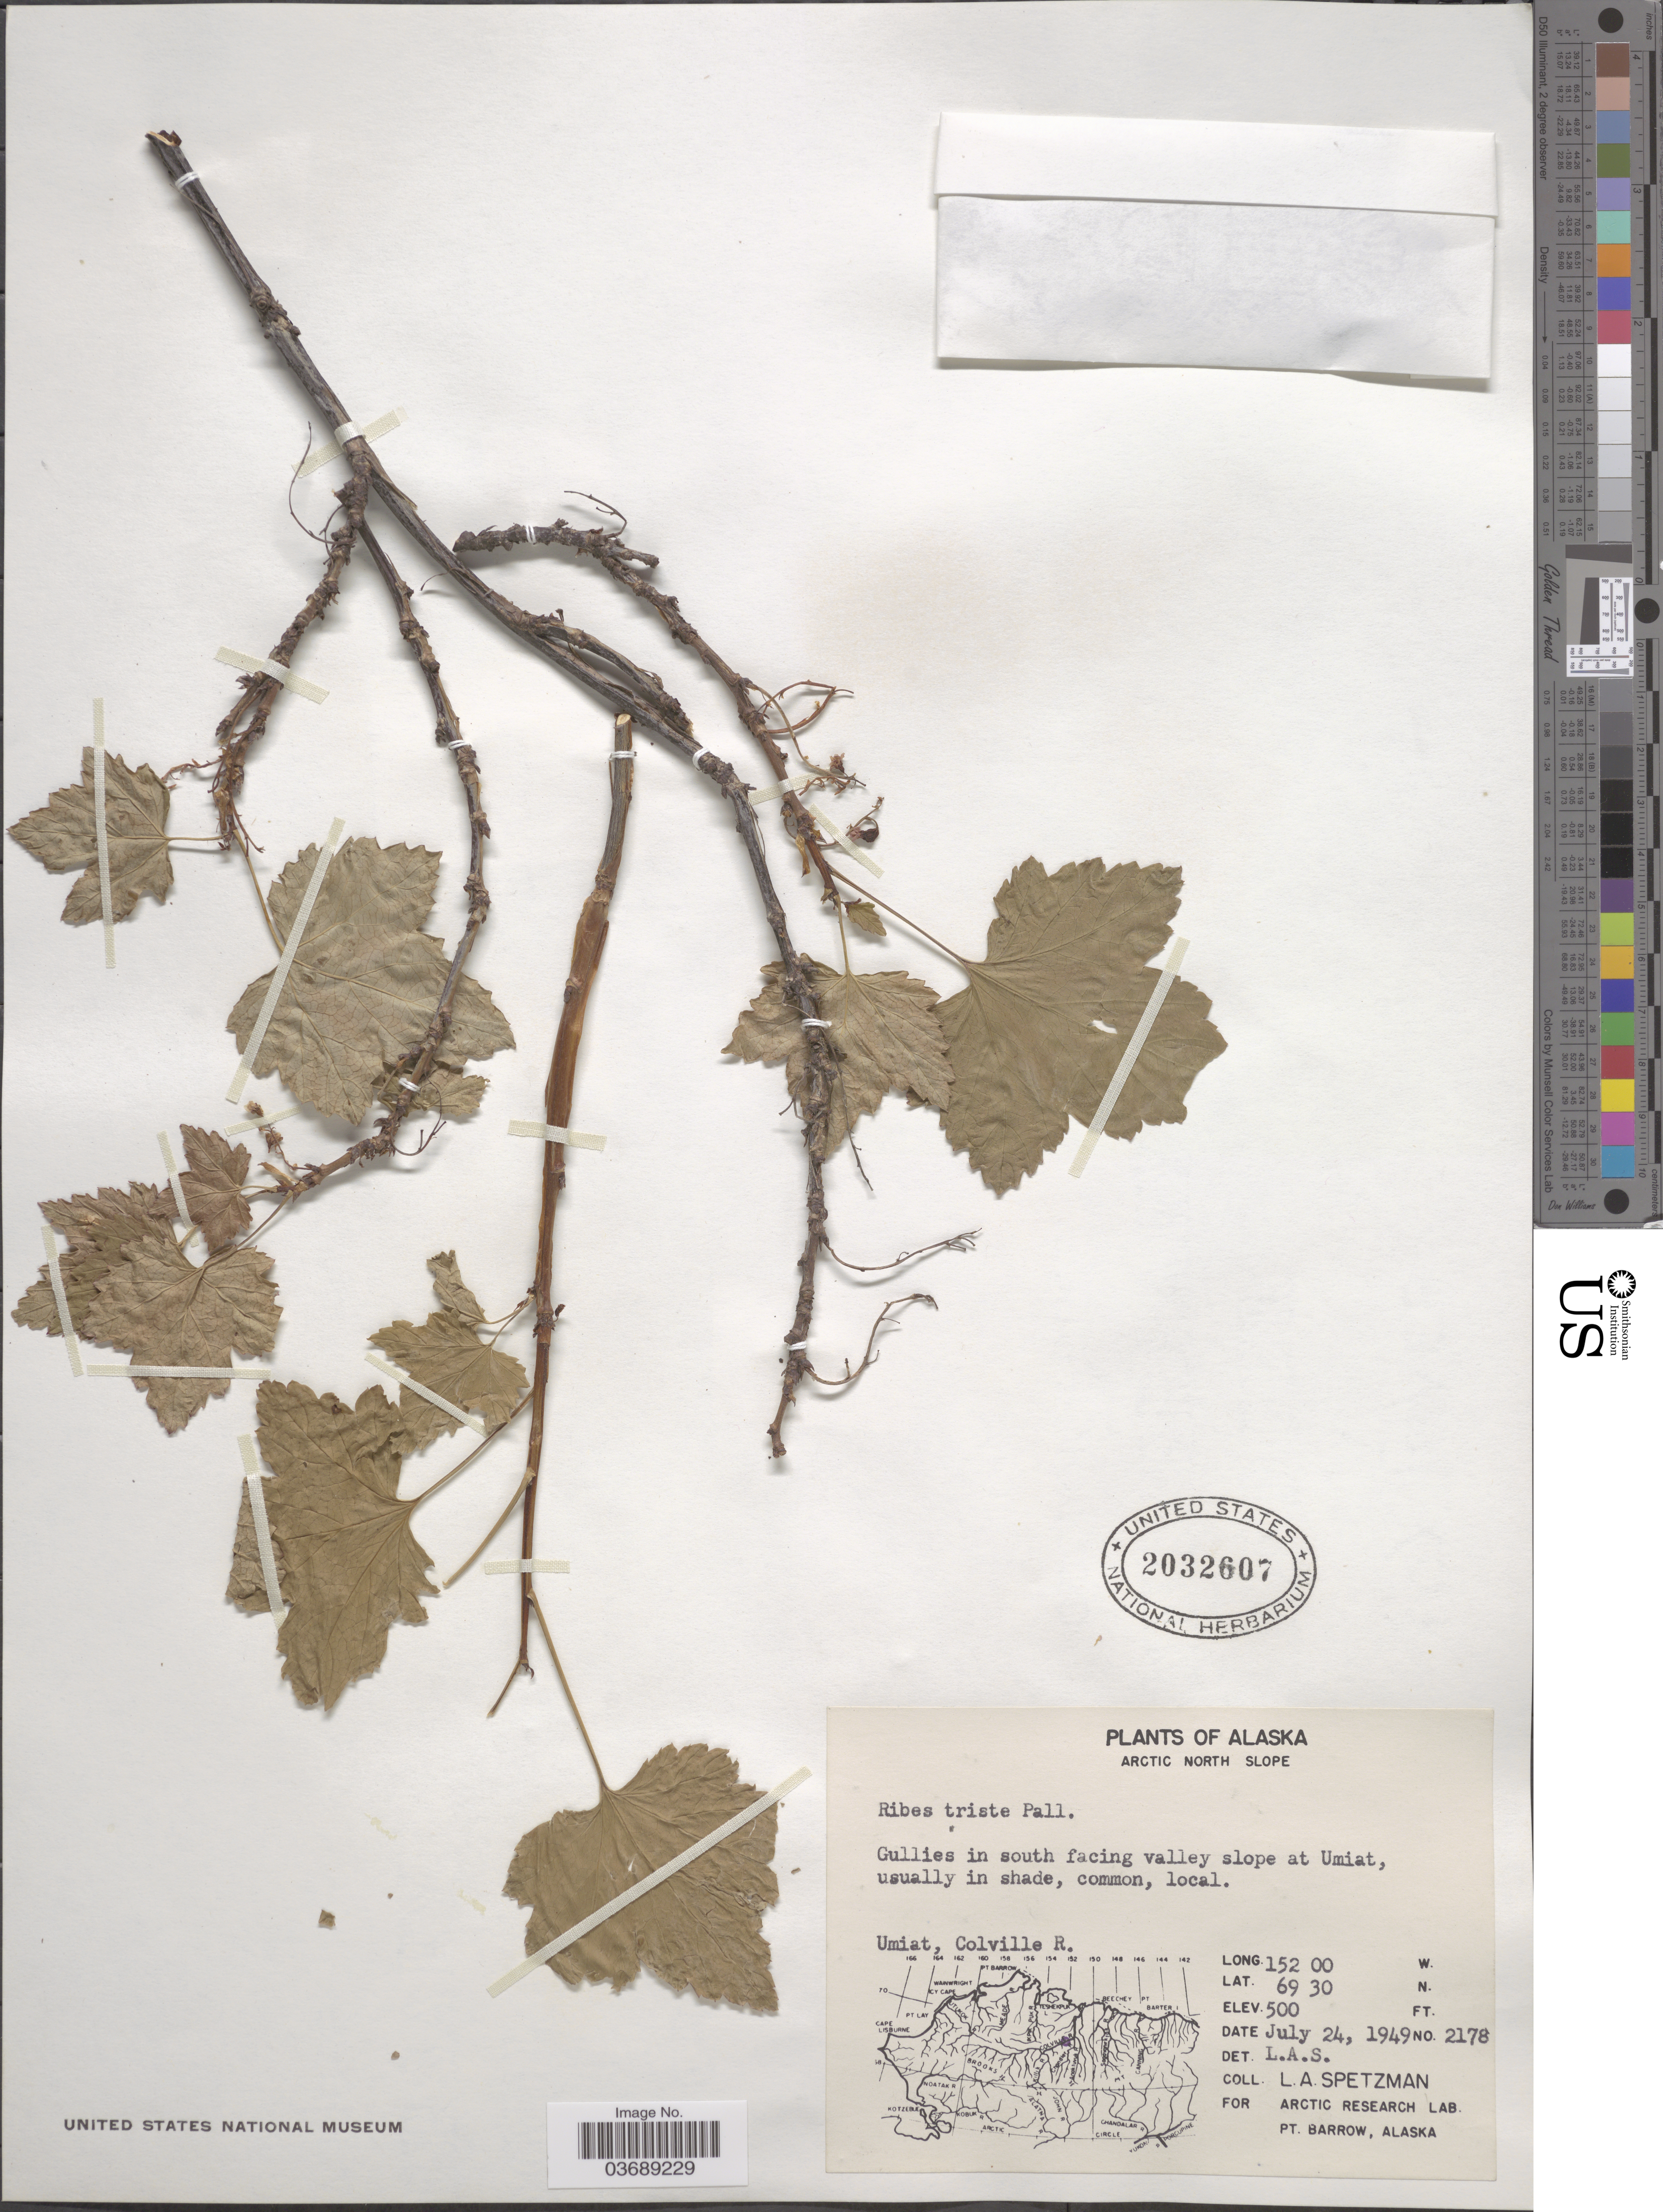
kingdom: Plantae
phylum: Tracheophyta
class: Magnoliopsida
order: Saxifragales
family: Grossulariaceae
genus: Ribes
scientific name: Ribes triste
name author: Pall.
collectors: L. Spetzman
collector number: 2178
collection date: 1949-07-24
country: United States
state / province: Alaska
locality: Arctic North Slope. Gullies in south facing valley slope at Umiat. Umiat, Colville R.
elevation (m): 152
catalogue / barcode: US 2032607